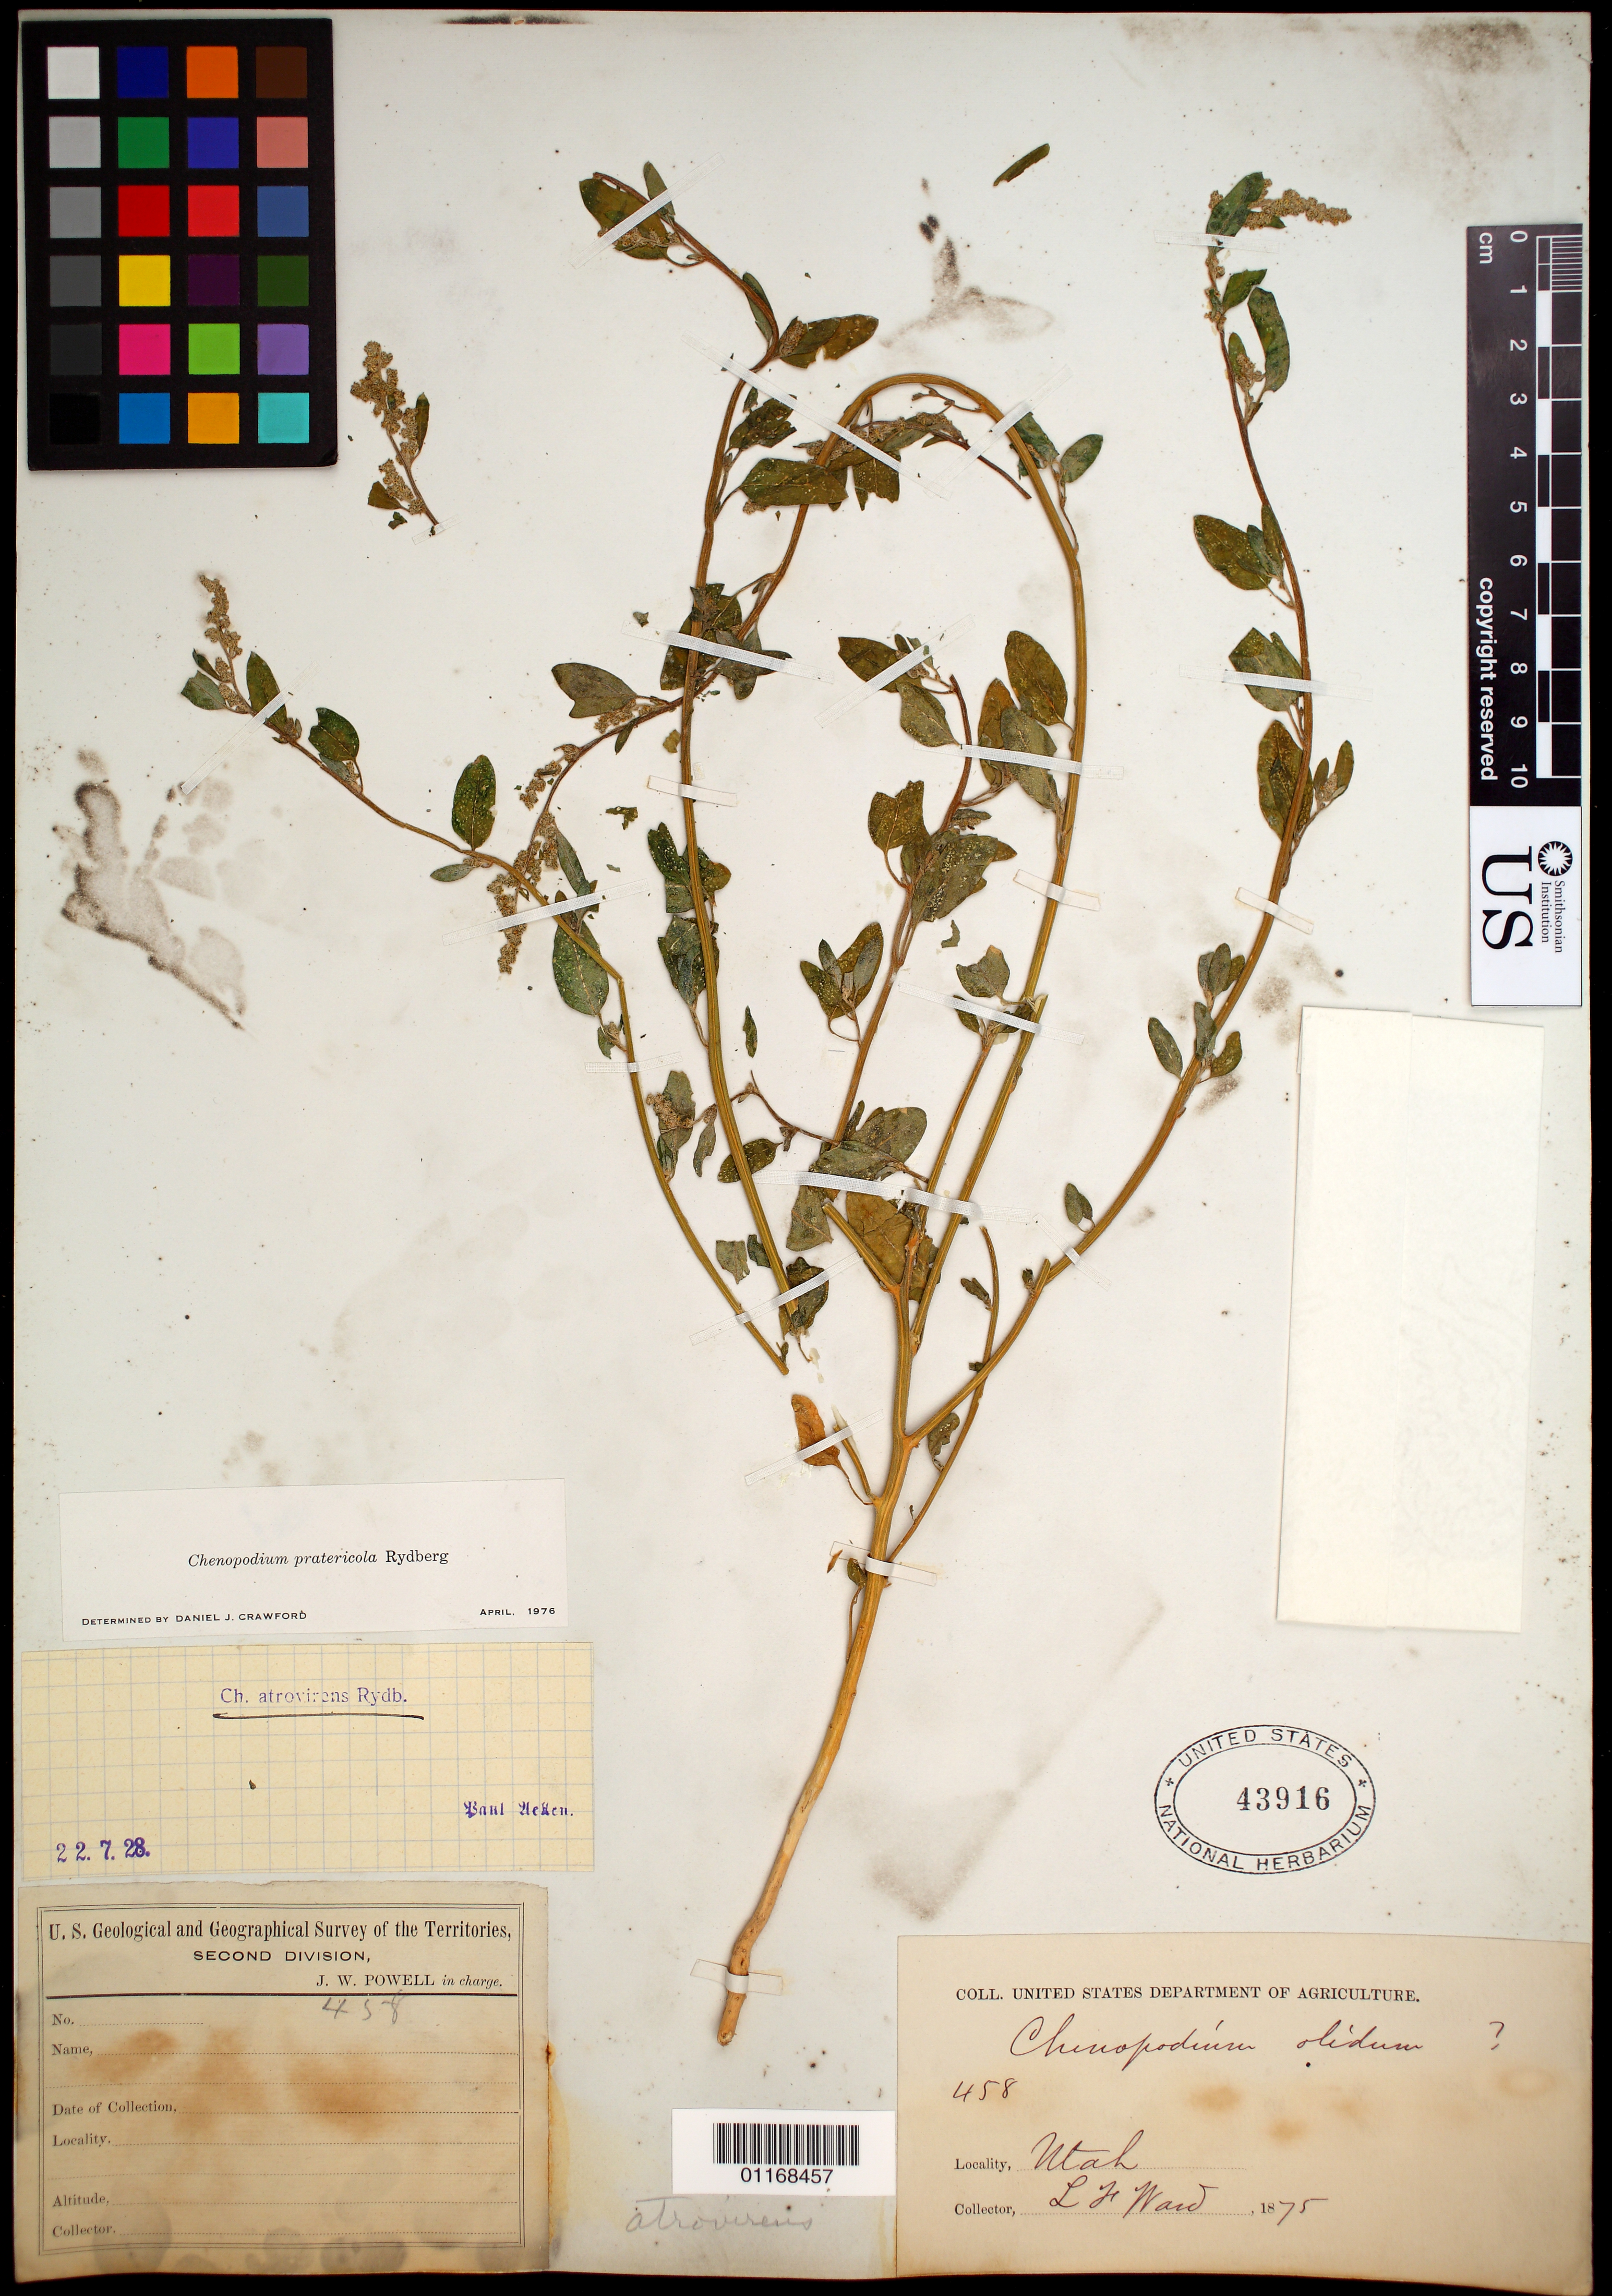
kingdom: Plantae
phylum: Tracheophyta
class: Magnoliopsida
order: Caryophyllales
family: Amaranthaceae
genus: Chenopodium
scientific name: Chenopodium pratericola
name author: Rydb.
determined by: Crawford, D. J.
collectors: L. F. Ward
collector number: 458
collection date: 1875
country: United States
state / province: Utah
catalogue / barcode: US 43916